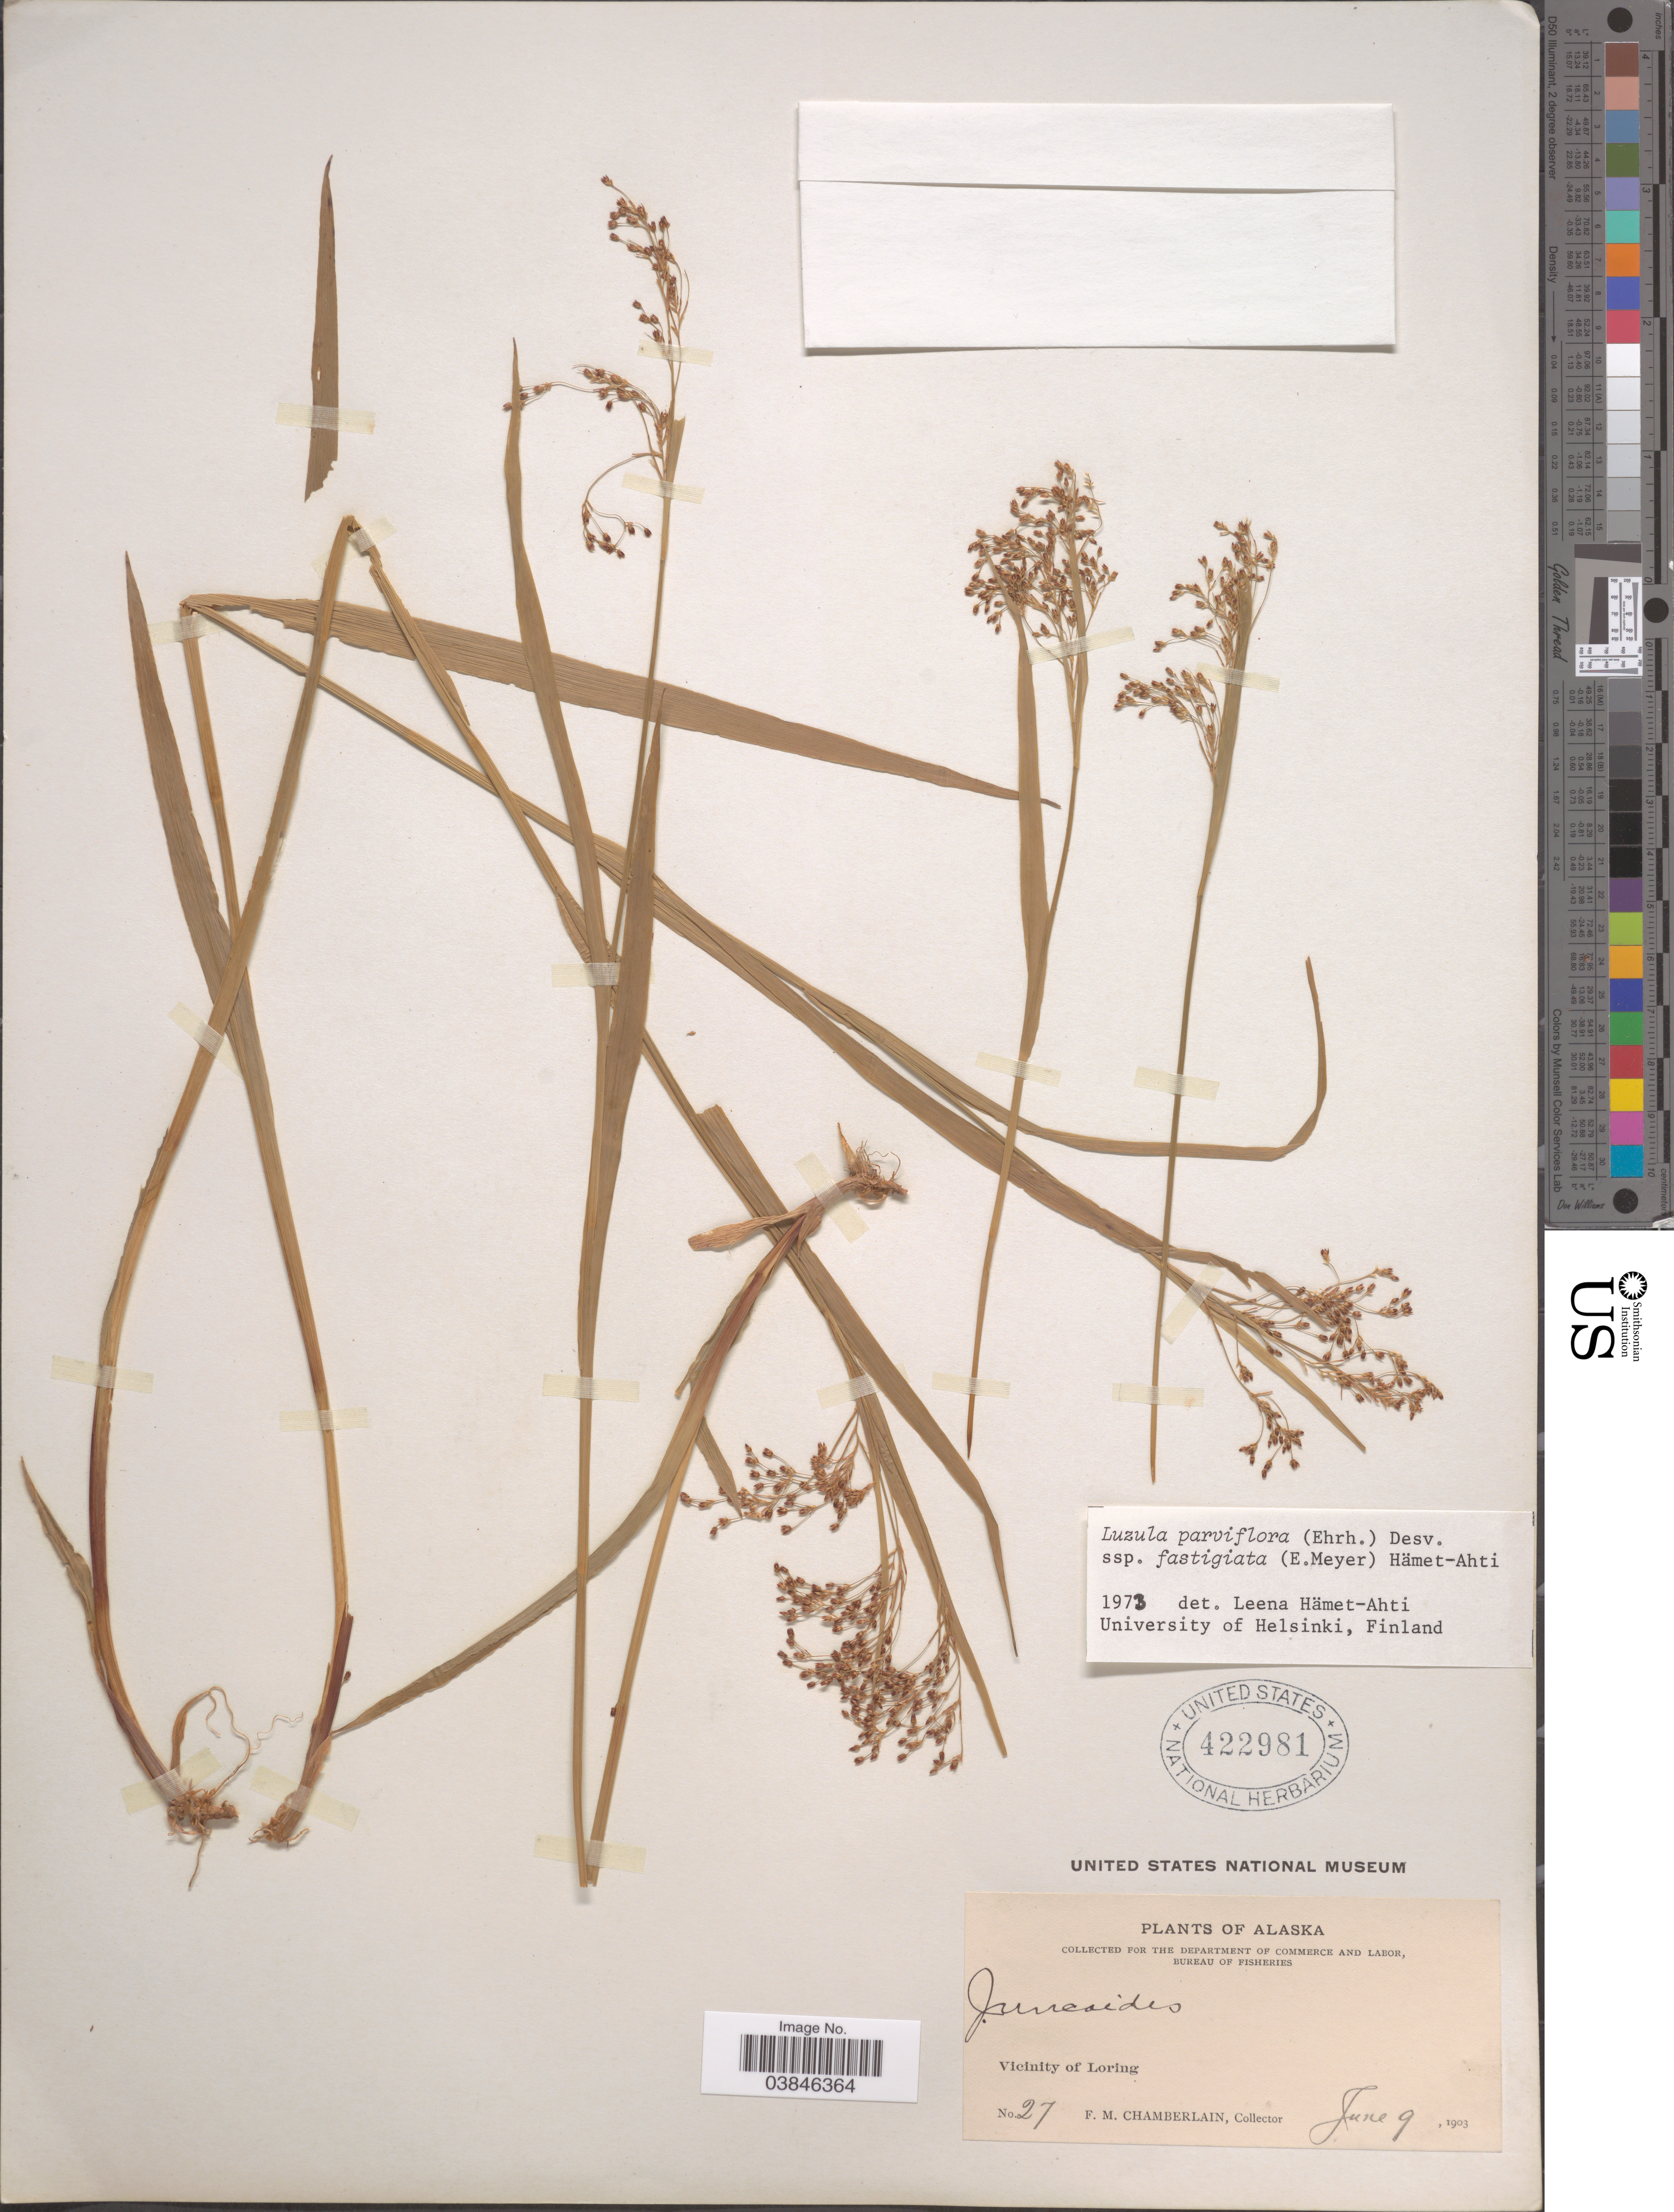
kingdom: Plantae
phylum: Tracheophyta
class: Liliopsida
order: Poales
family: Juncaceae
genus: Luzula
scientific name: Luzula parviflora subsp. fastigiata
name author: Buchenau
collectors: F. Chamberlain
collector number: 27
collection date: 1903-06-09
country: United States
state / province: Alaska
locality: Vicinity of Loring.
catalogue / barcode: US 422981